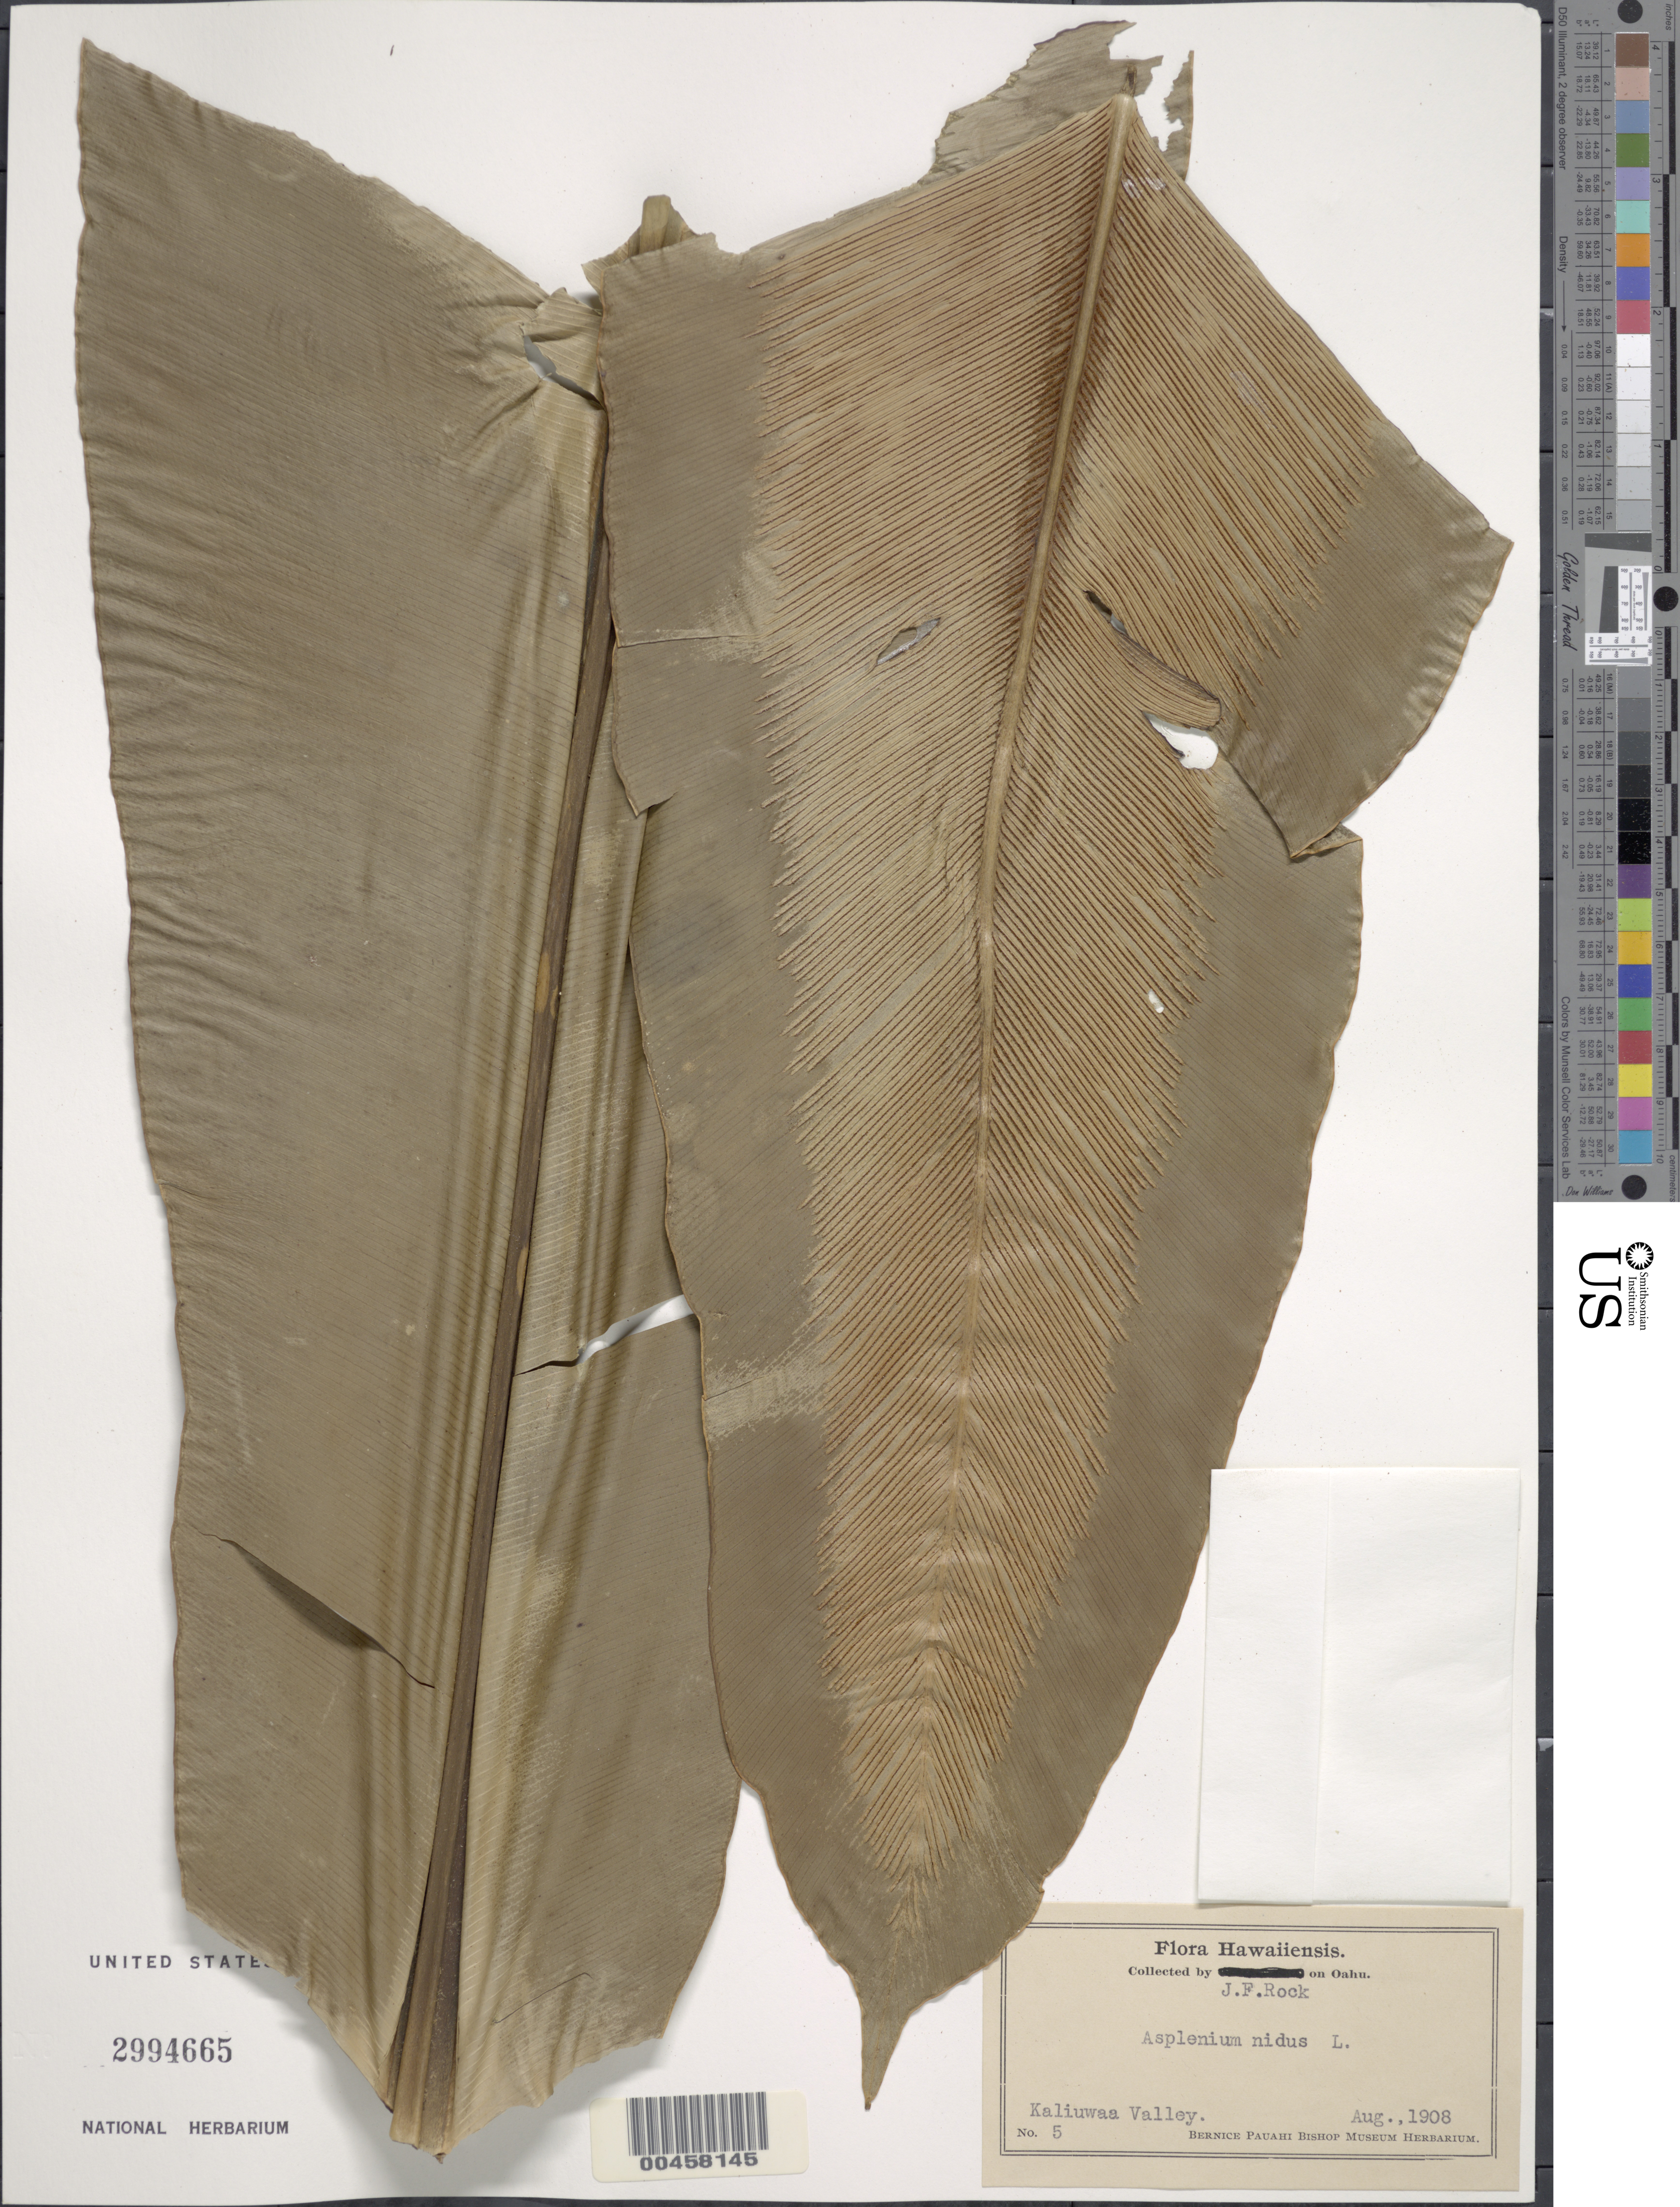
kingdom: Plantae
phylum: Tracheophyta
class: Polypodiopsida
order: Polypodiales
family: Aspleniaceae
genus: Asplenium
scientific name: Asplenium nidus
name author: L.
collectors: J. F. Rock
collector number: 5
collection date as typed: Aug 1908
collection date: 1908-08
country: United States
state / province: Hawaii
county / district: Honolulu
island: Oahu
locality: Kaliuwaa Valley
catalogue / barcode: US 2994665